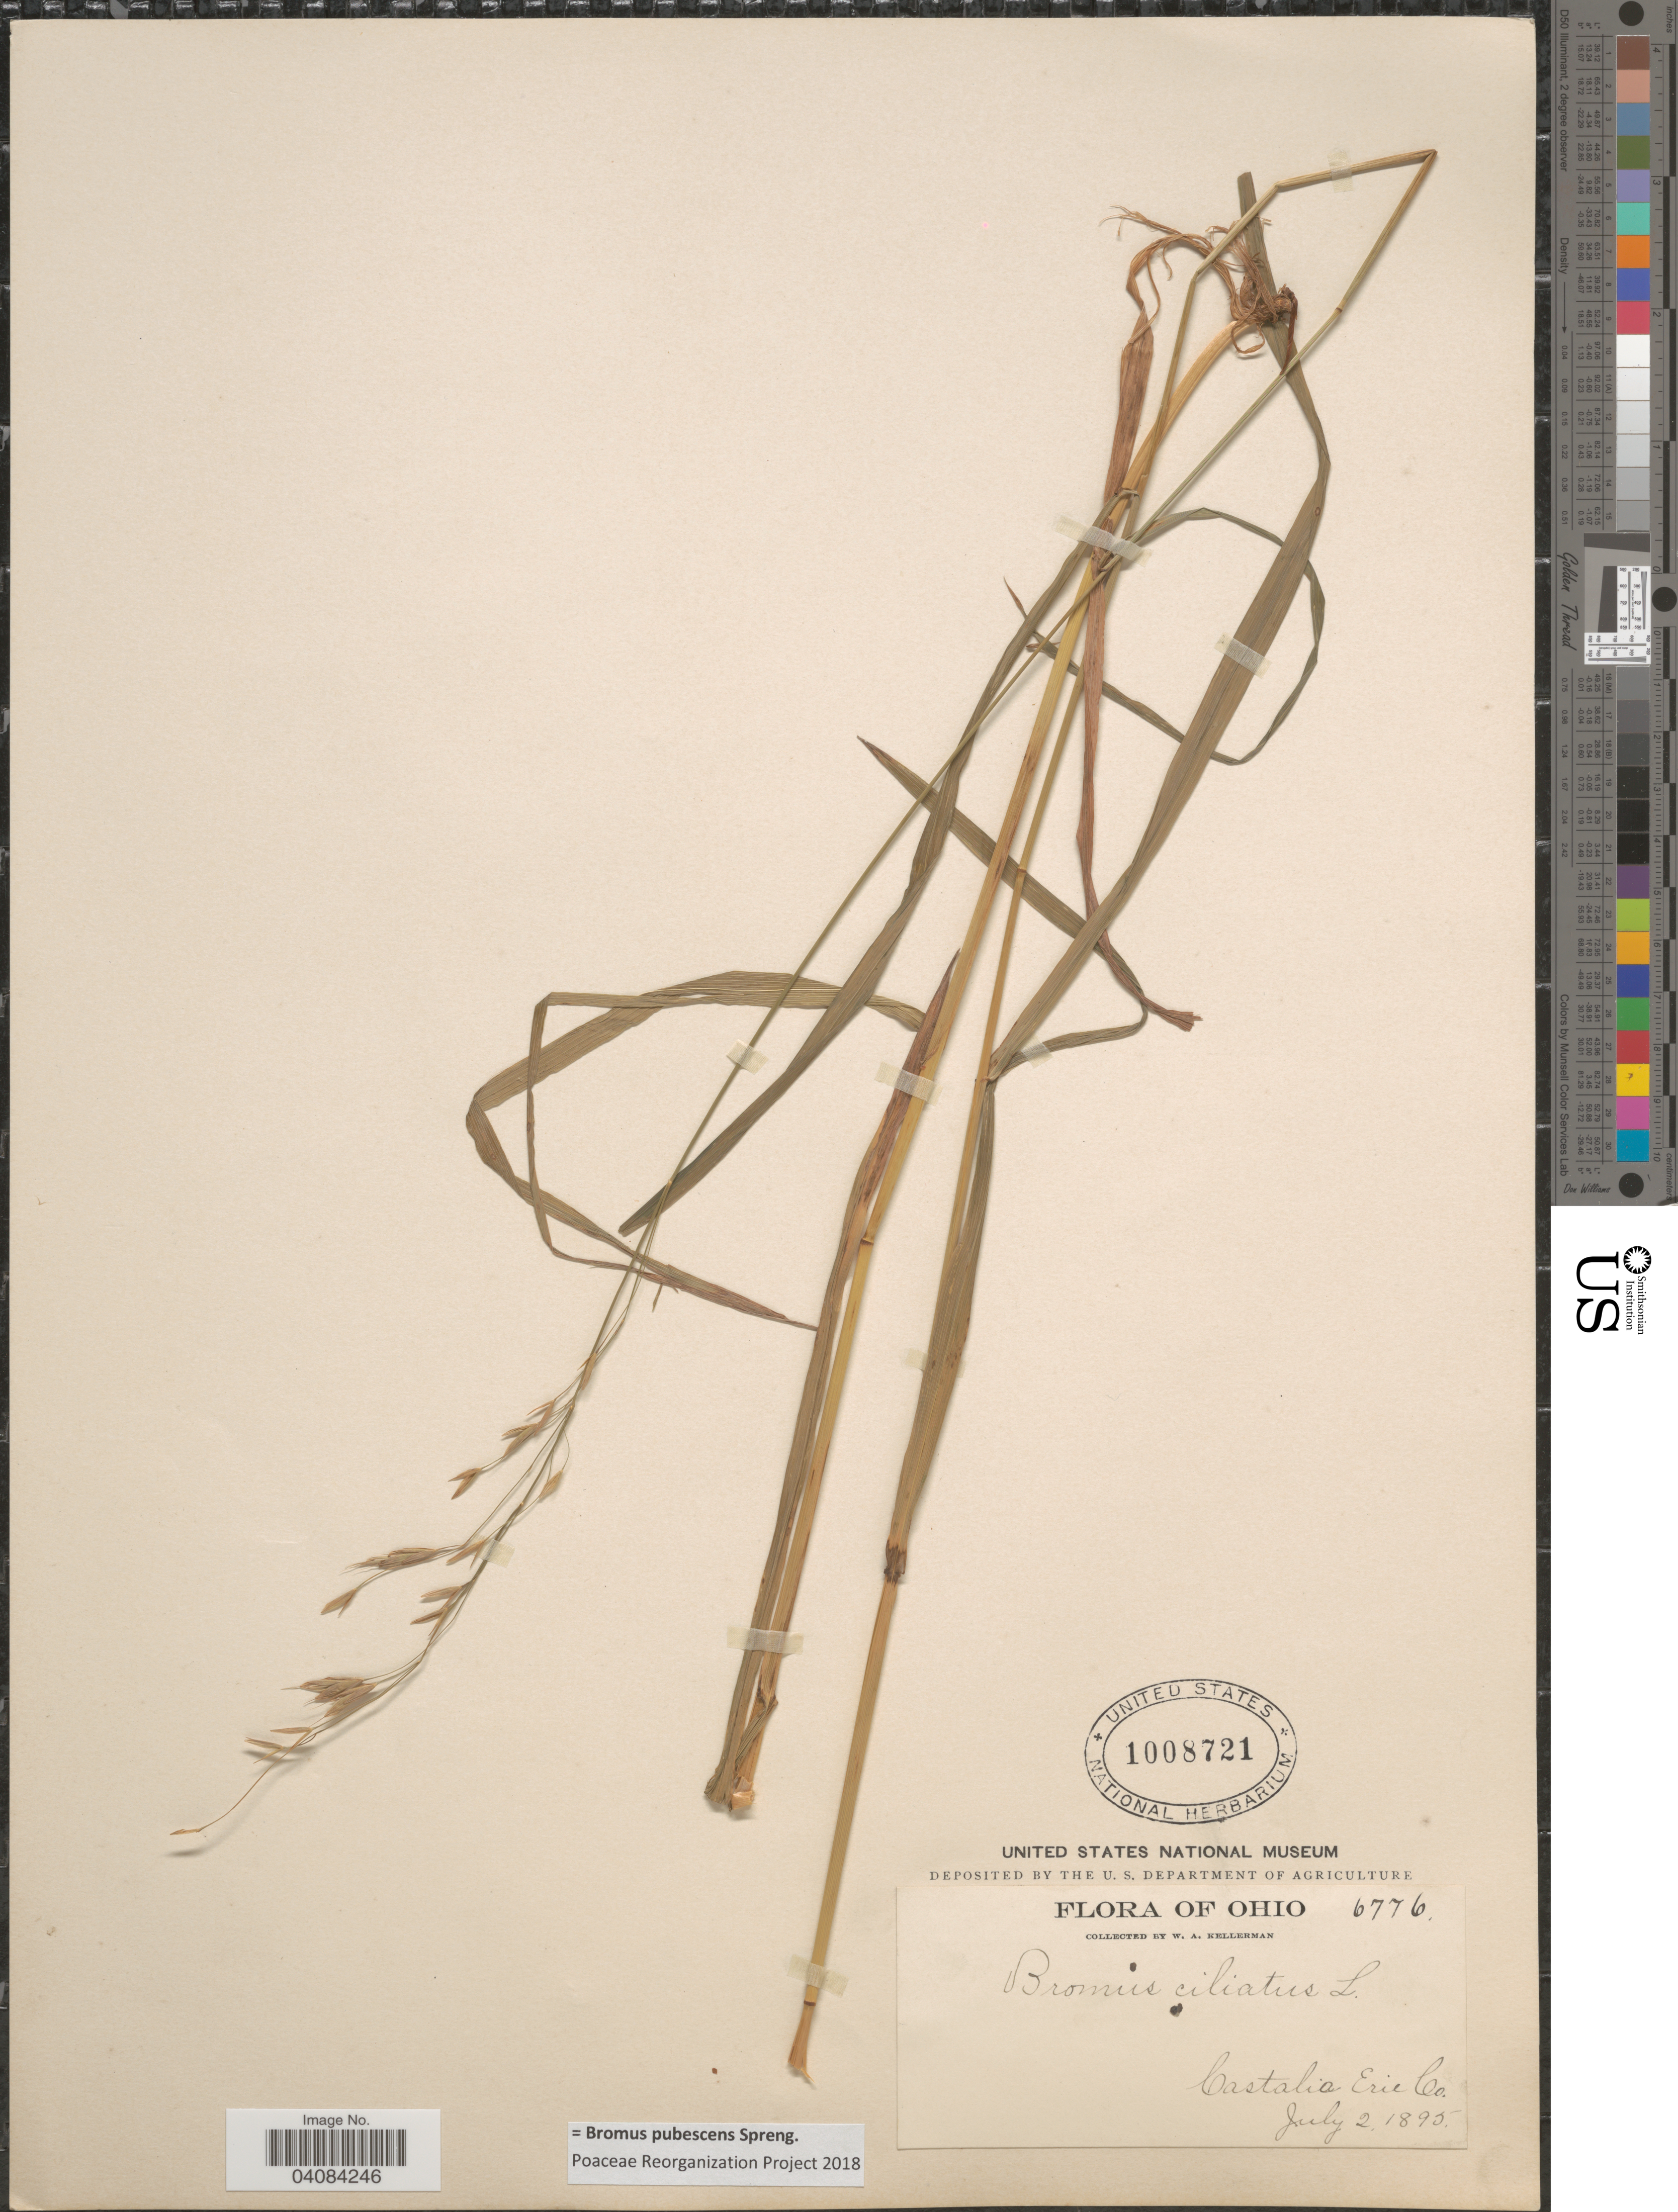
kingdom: Plantae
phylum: Tracheophyta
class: Liliopsida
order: Poales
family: Poaceae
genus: Bromus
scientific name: Bromus pubescens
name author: Muhl. ex Willd.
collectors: W. Kellerman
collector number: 6776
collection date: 1895-07-02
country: United States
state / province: Ohio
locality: Castalia Erie Co.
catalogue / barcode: US 1008721